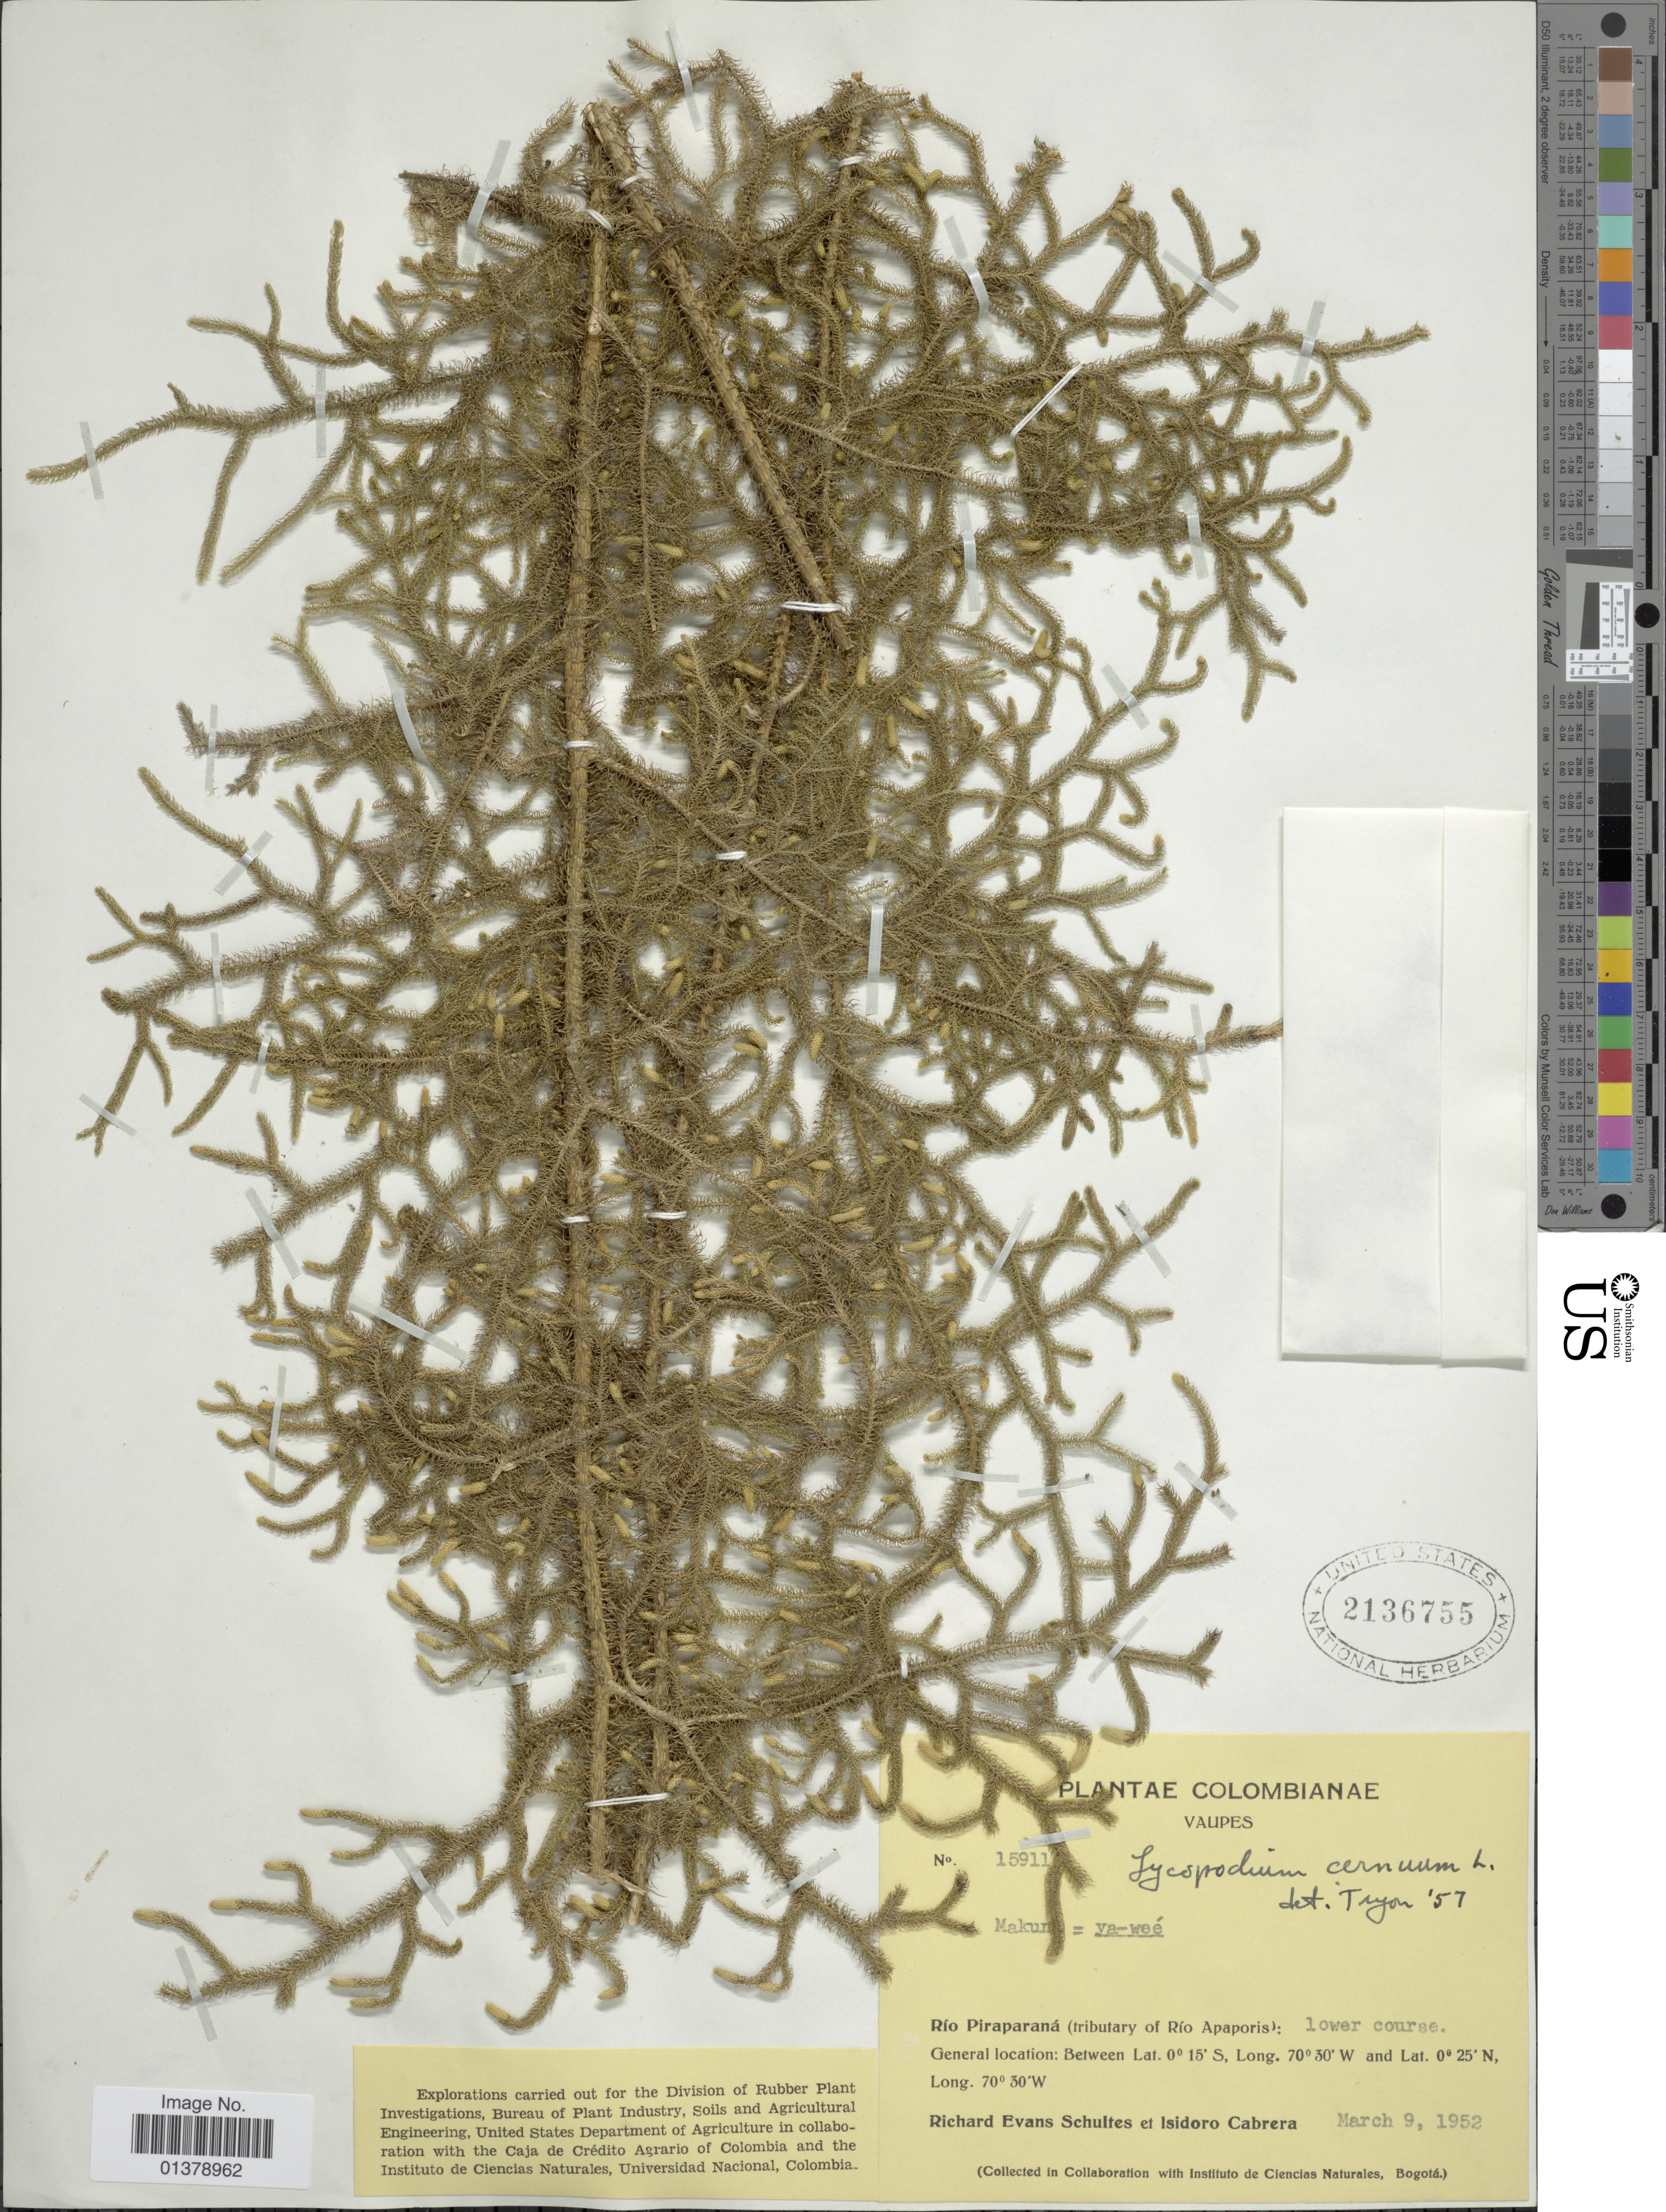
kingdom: Plantae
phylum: Tracheophyta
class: Lycopodiopsida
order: Lycopodiales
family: Lycopodiaceae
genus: Palhinhaea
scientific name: Palhinhaea cernua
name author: (L.) Vasc. & Franco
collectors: R. E. Schultes & I. Cabrera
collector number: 15911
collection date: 1952-03-09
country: Colombia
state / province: Vaupés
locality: Rio Piraparaná(tributary of Rio Apaporis)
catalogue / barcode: US 2136755